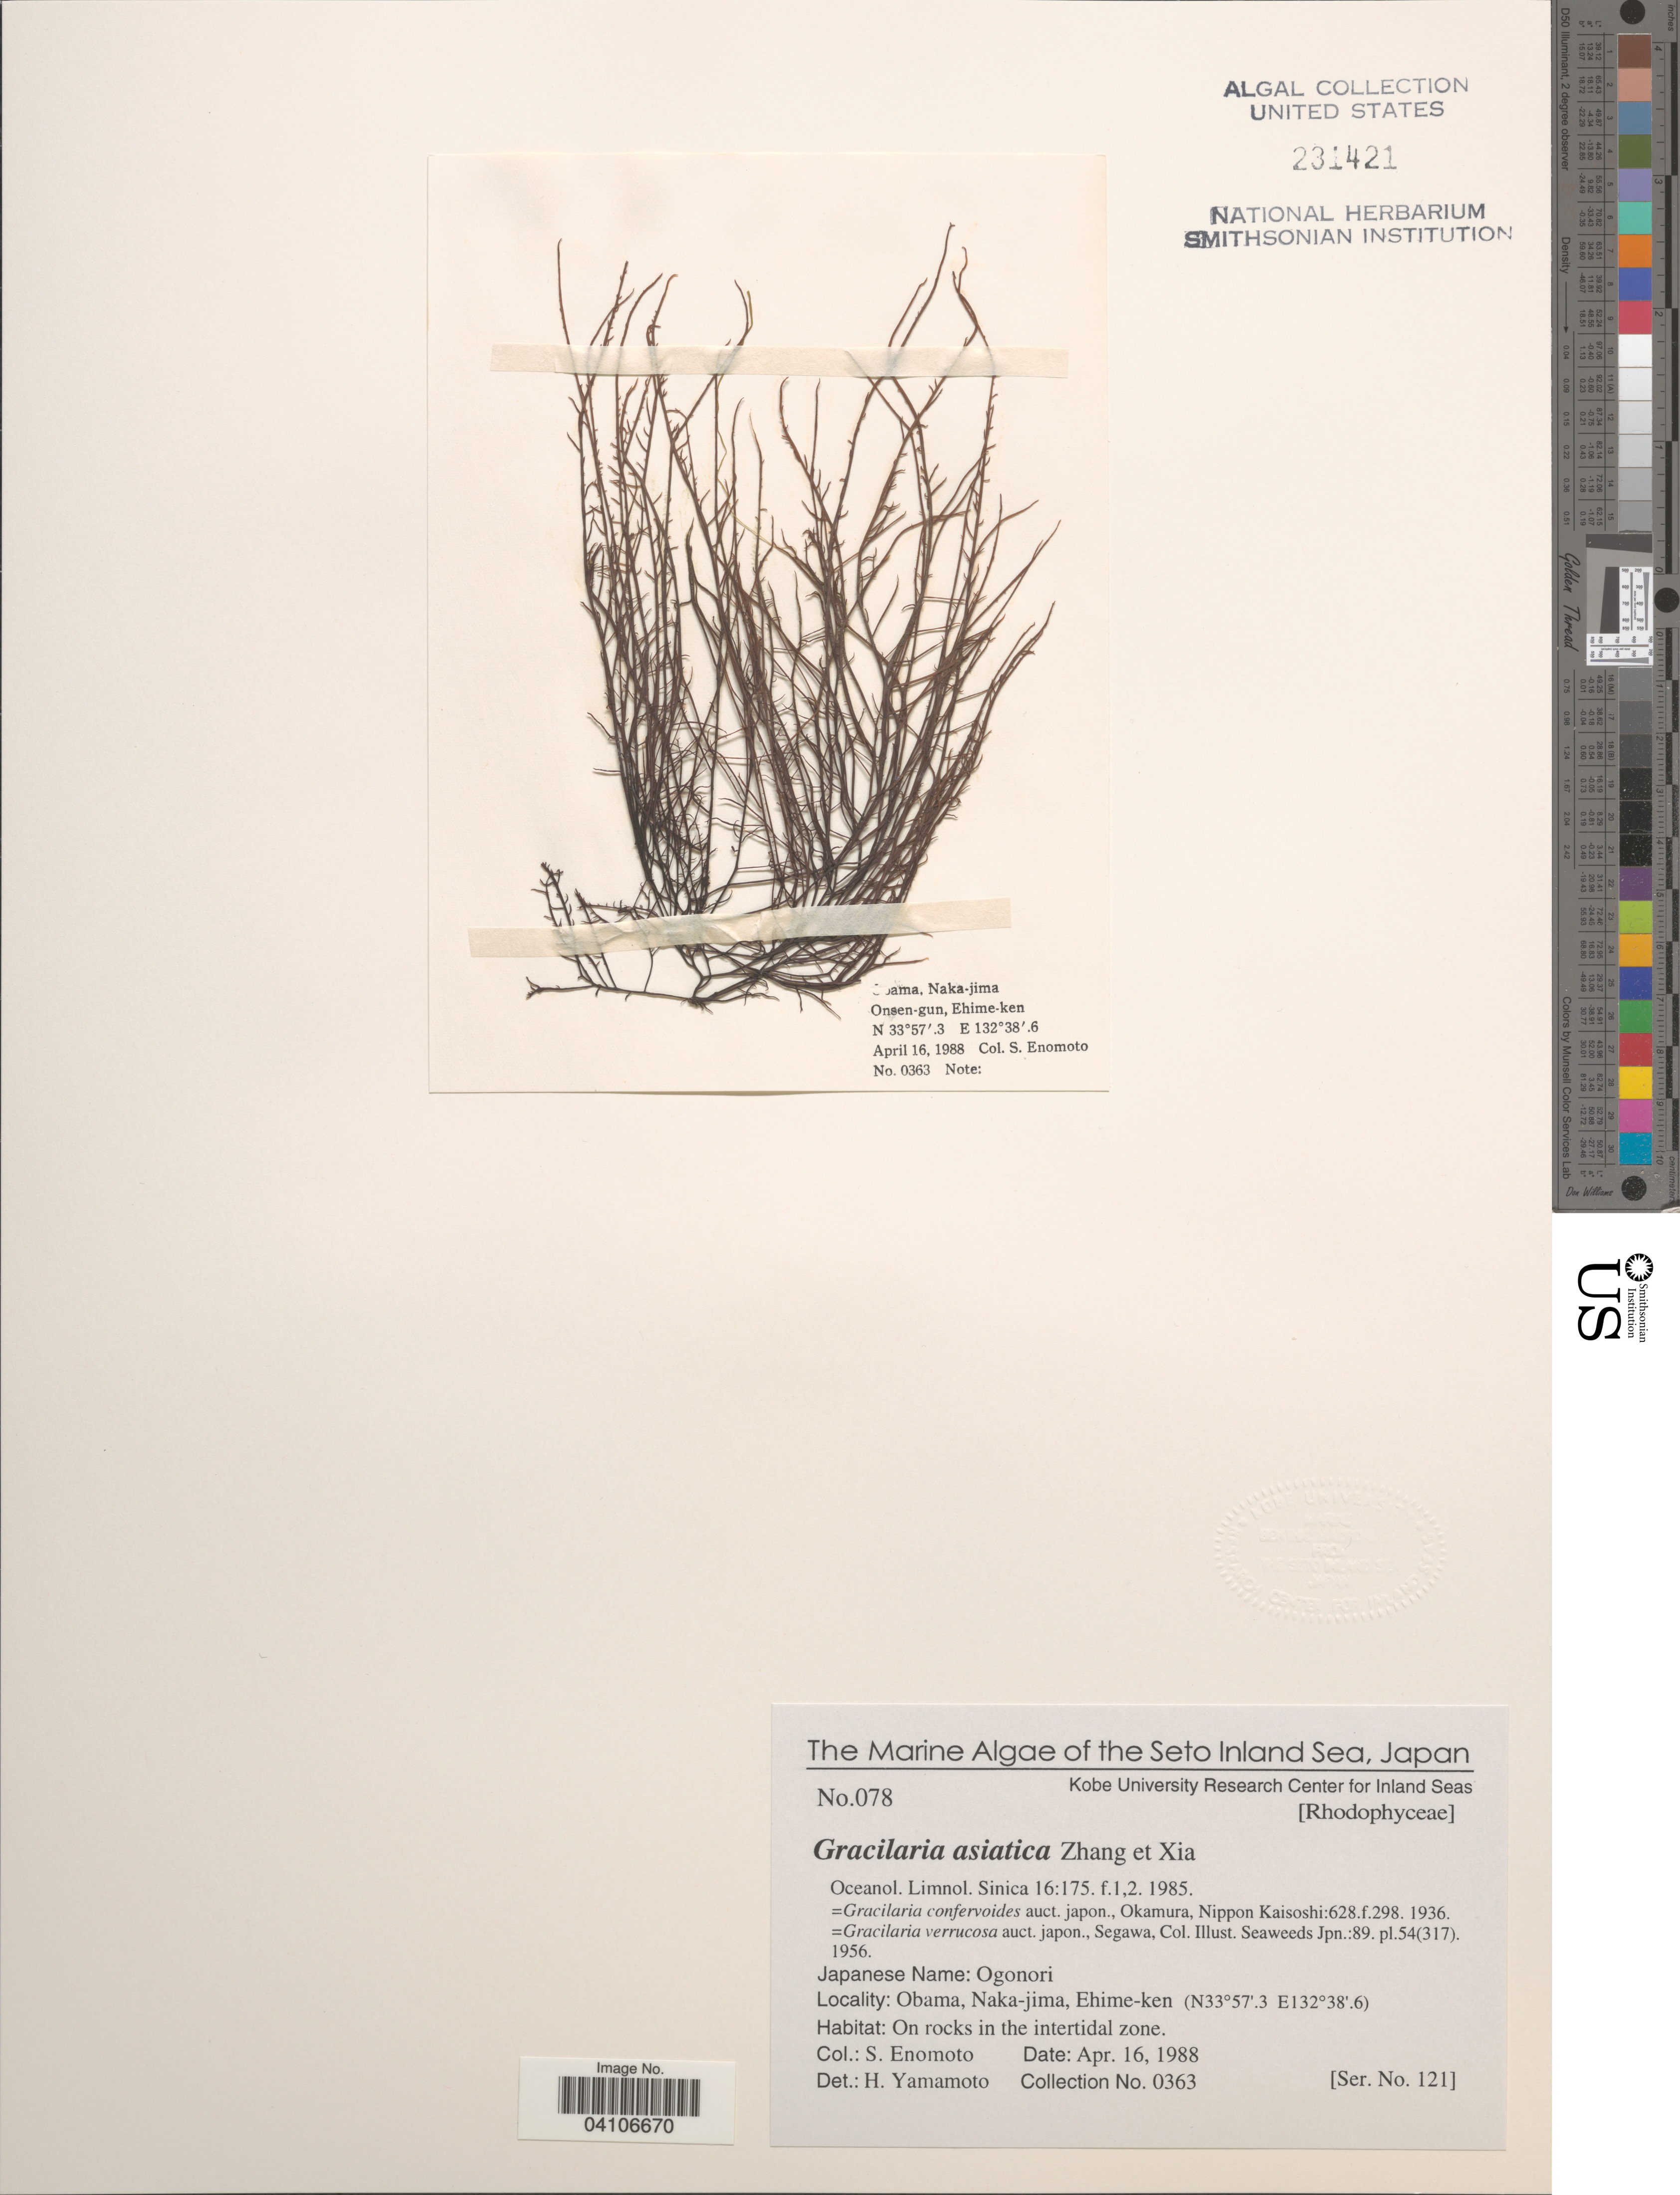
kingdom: Plantae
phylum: Rhodophyta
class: Florideophyceae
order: Gracilariales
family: Gracilariaceae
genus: Gracilaria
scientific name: Gracilaria vermiculophylla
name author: (Ohmi) Papenf.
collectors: S. Enomoto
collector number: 0363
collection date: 1988-04-16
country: Japan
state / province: Ehime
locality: The Seto Inland Sea. Obama, Naka-jima, Ehime-ken.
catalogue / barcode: US 231421